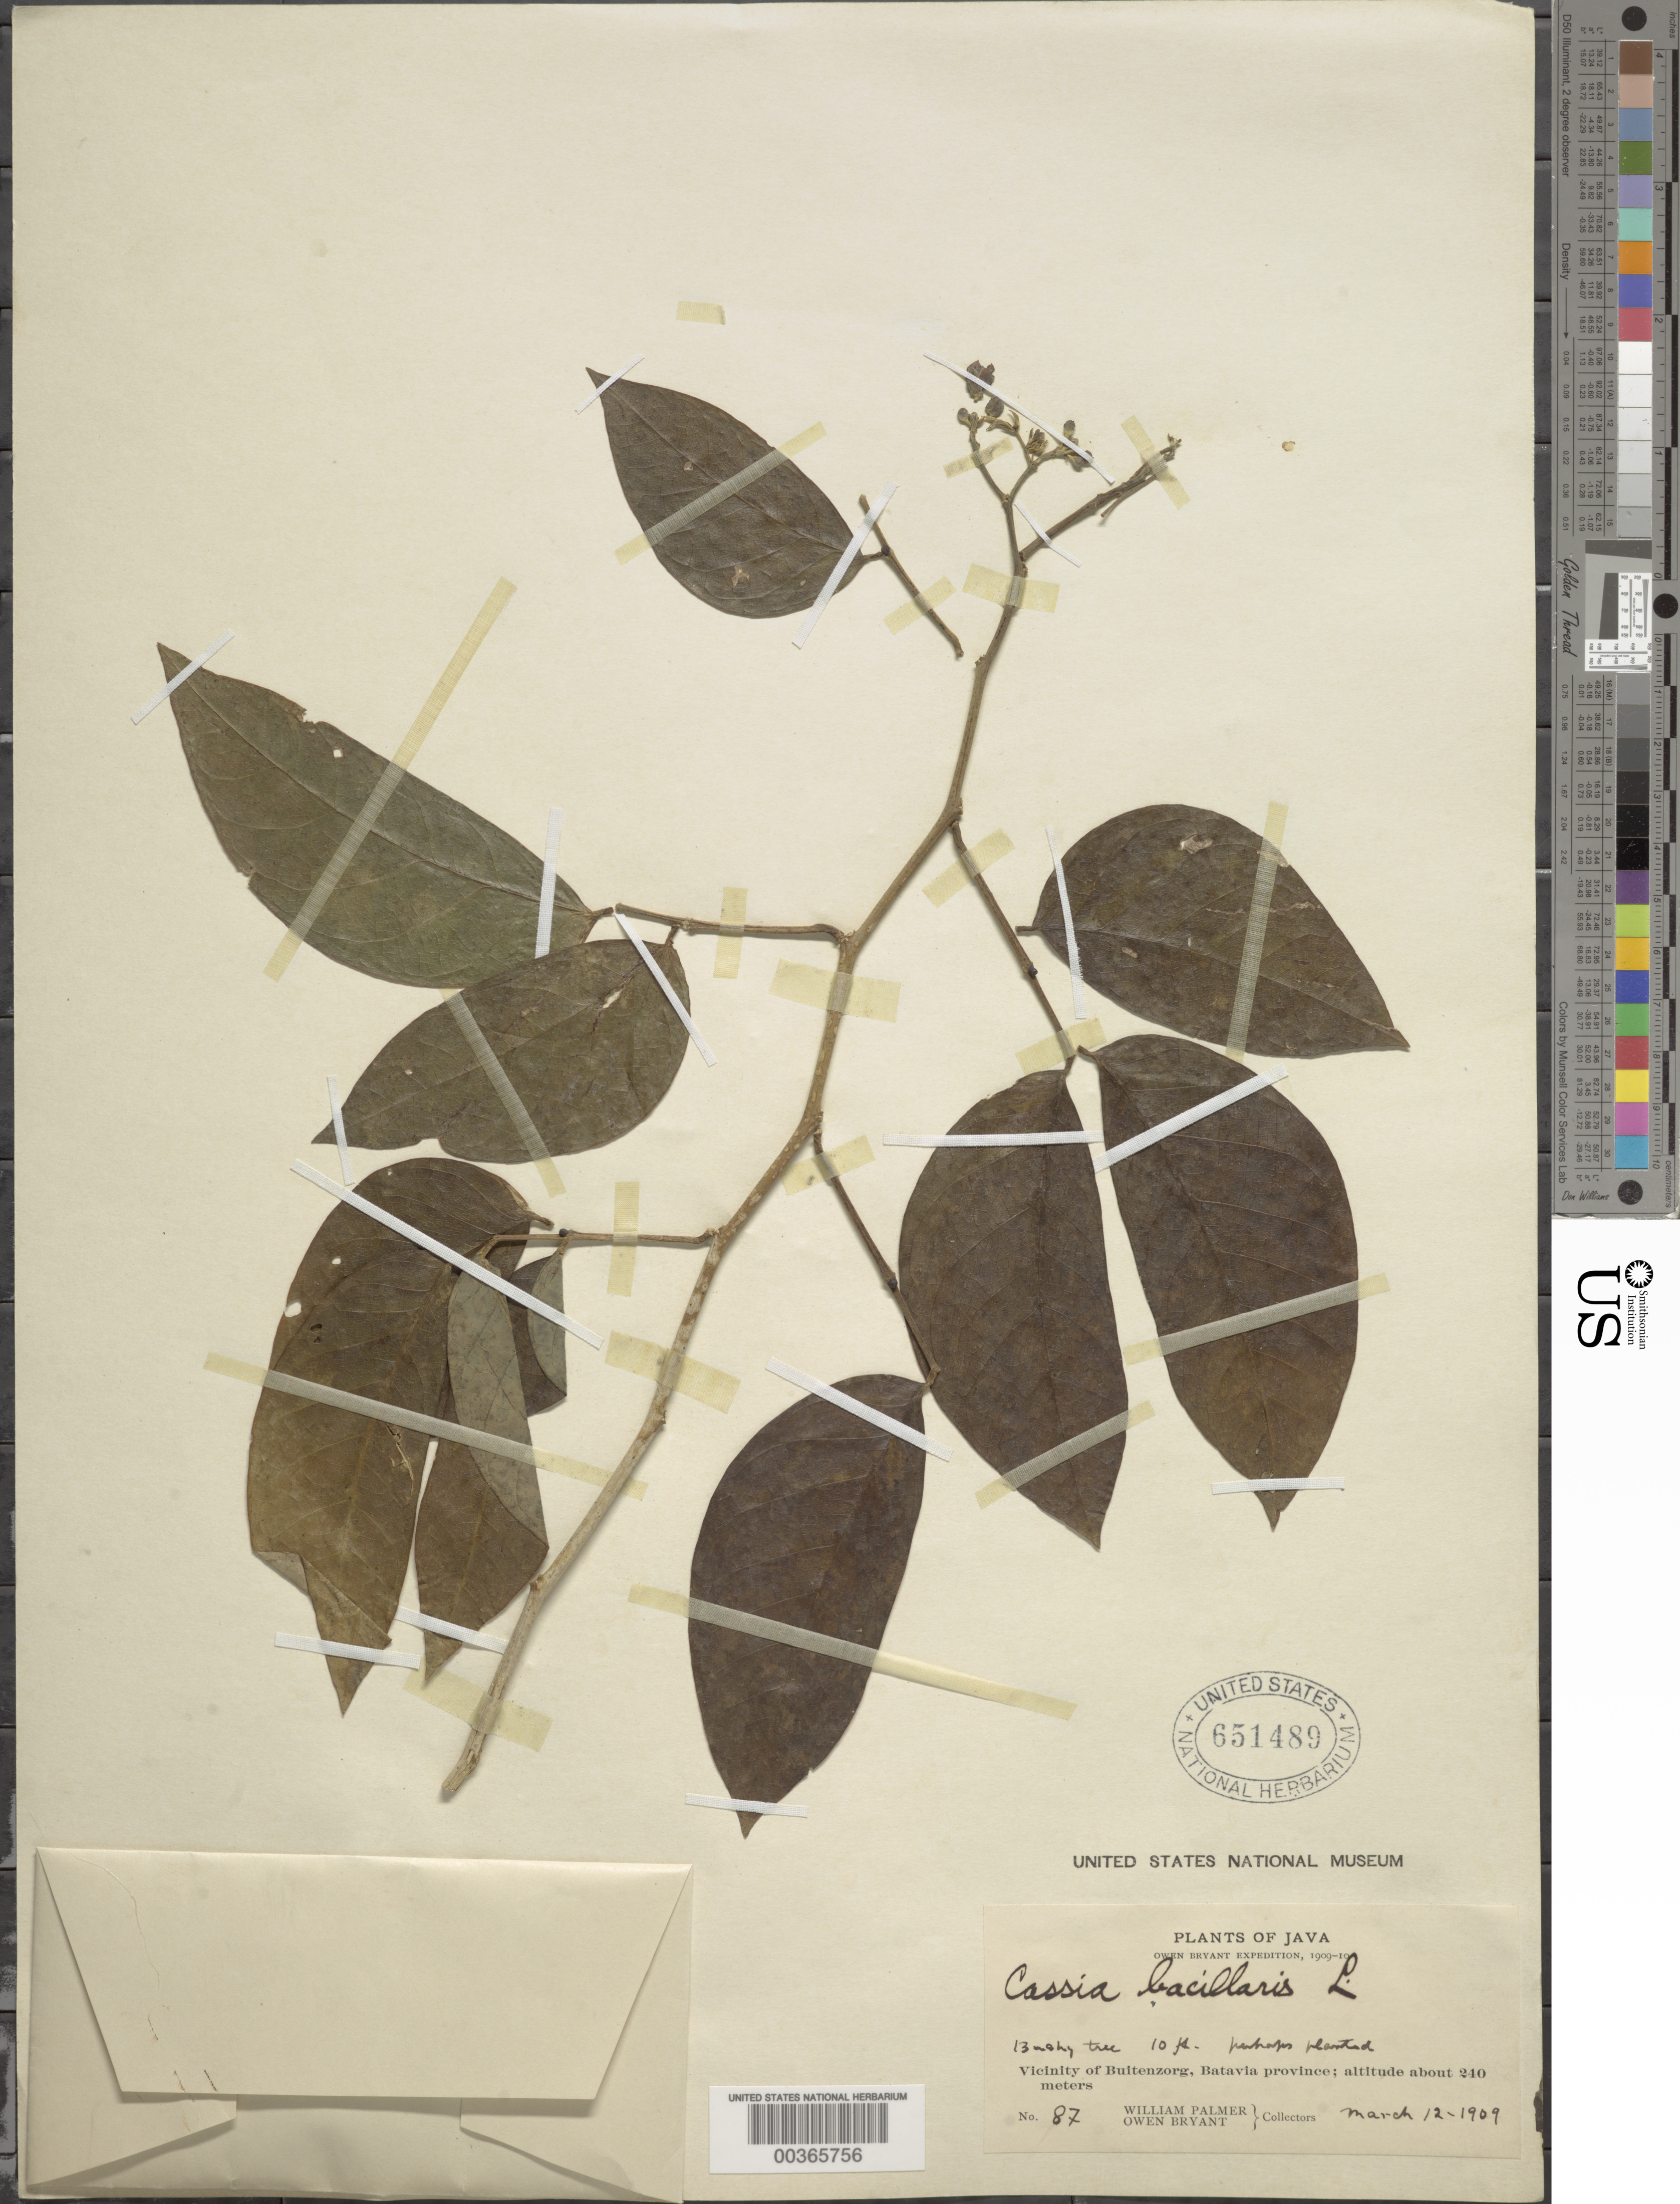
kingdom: Plantae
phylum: Tracheophyta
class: Magnoliopsida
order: Fabales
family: Fabaceae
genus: Senna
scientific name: Senna bacillaris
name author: (L. f.) H.S. Irwin & Barneby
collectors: W. Palmer & O. Bryant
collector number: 87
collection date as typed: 12 Mar 1909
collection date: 1909-03-12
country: Indonesia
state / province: Java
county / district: Jawa Barat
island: Java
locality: Vicinity of Buitenzorg, Batavia Prov.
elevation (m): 240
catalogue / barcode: US 651489